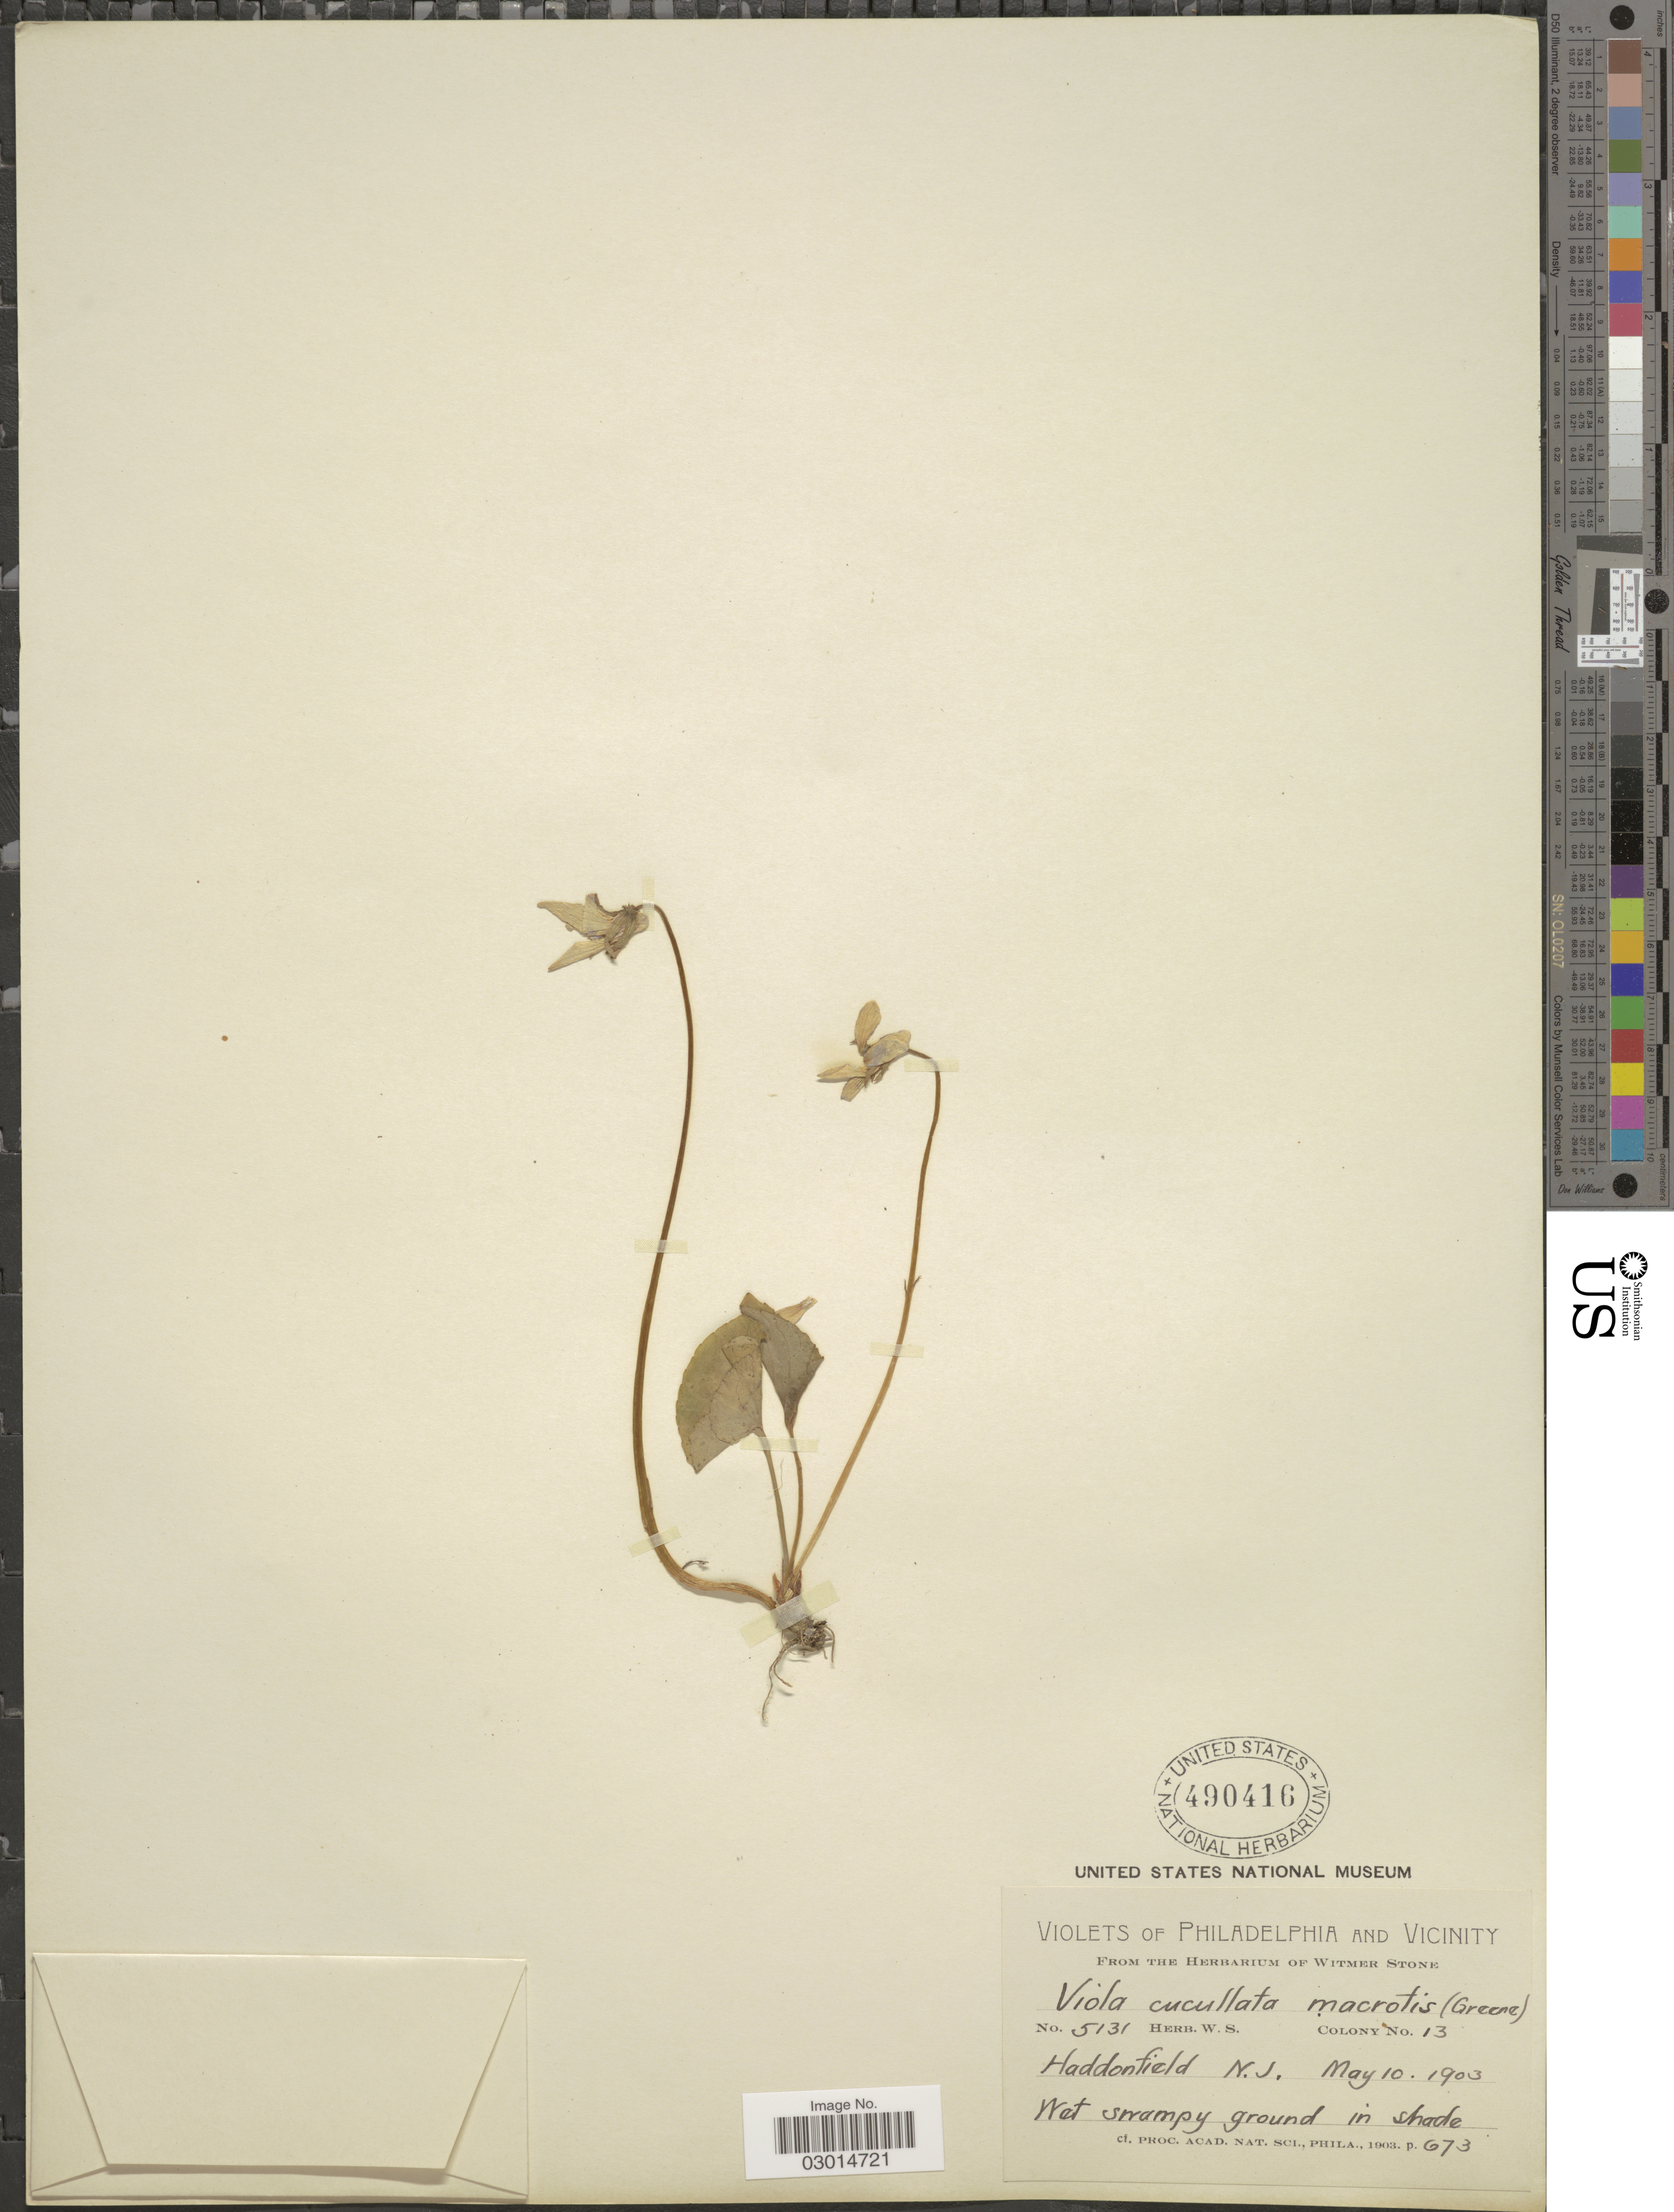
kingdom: Plantae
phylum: Tracheophyta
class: Magnoliopsida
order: Malpighiales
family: Violaceae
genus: Viola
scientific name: Viola cucullata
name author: Aiton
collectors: Ex herb Witmer Stone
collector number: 5131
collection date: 1903-05-10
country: United States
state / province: New Jersey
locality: Haddonfield.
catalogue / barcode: US 490416